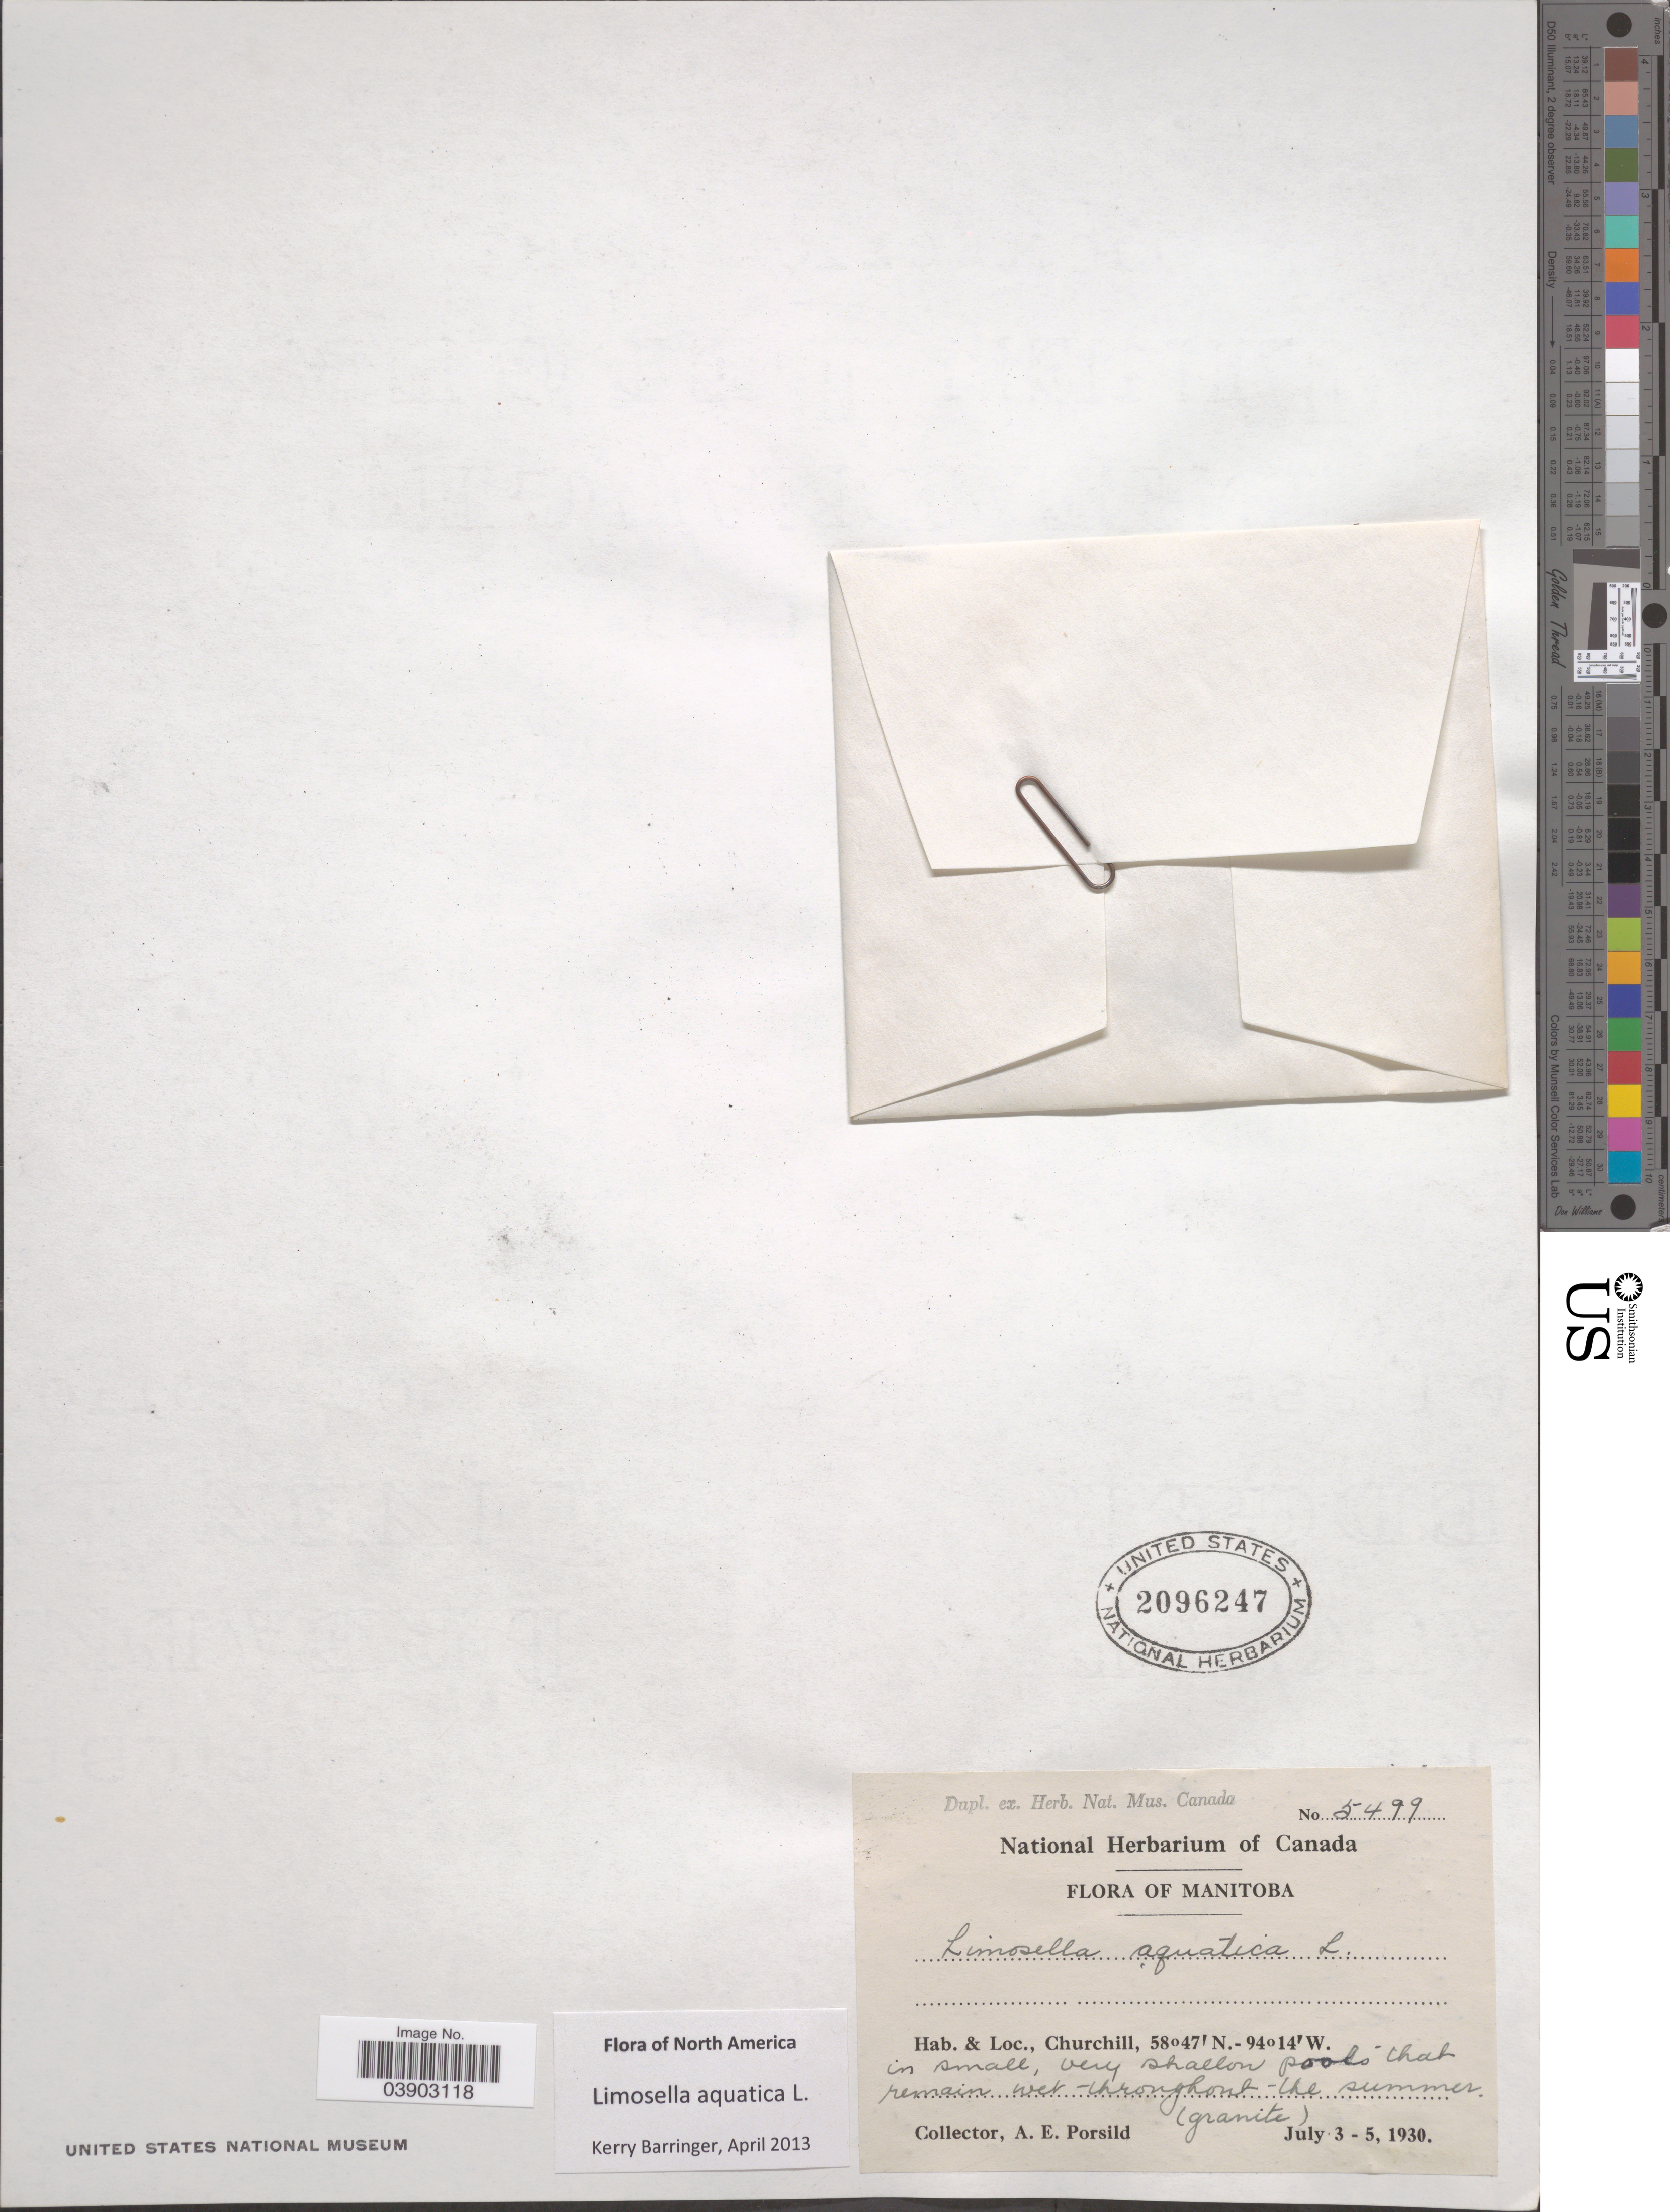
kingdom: Plantae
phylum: Tracheophyta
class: Magnoliopsida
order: Lamiales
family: Scrophulariaceae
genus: Limosella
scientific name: Limosella aquatica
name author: L.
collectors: A. E. Porsild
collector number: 5499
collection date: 1930-07-03/1930-07-05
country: Canada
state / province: Manitoba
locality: Churchill. In small, very shallow pools that remain wet throughout the summer (granite).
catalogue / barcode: US 2096247